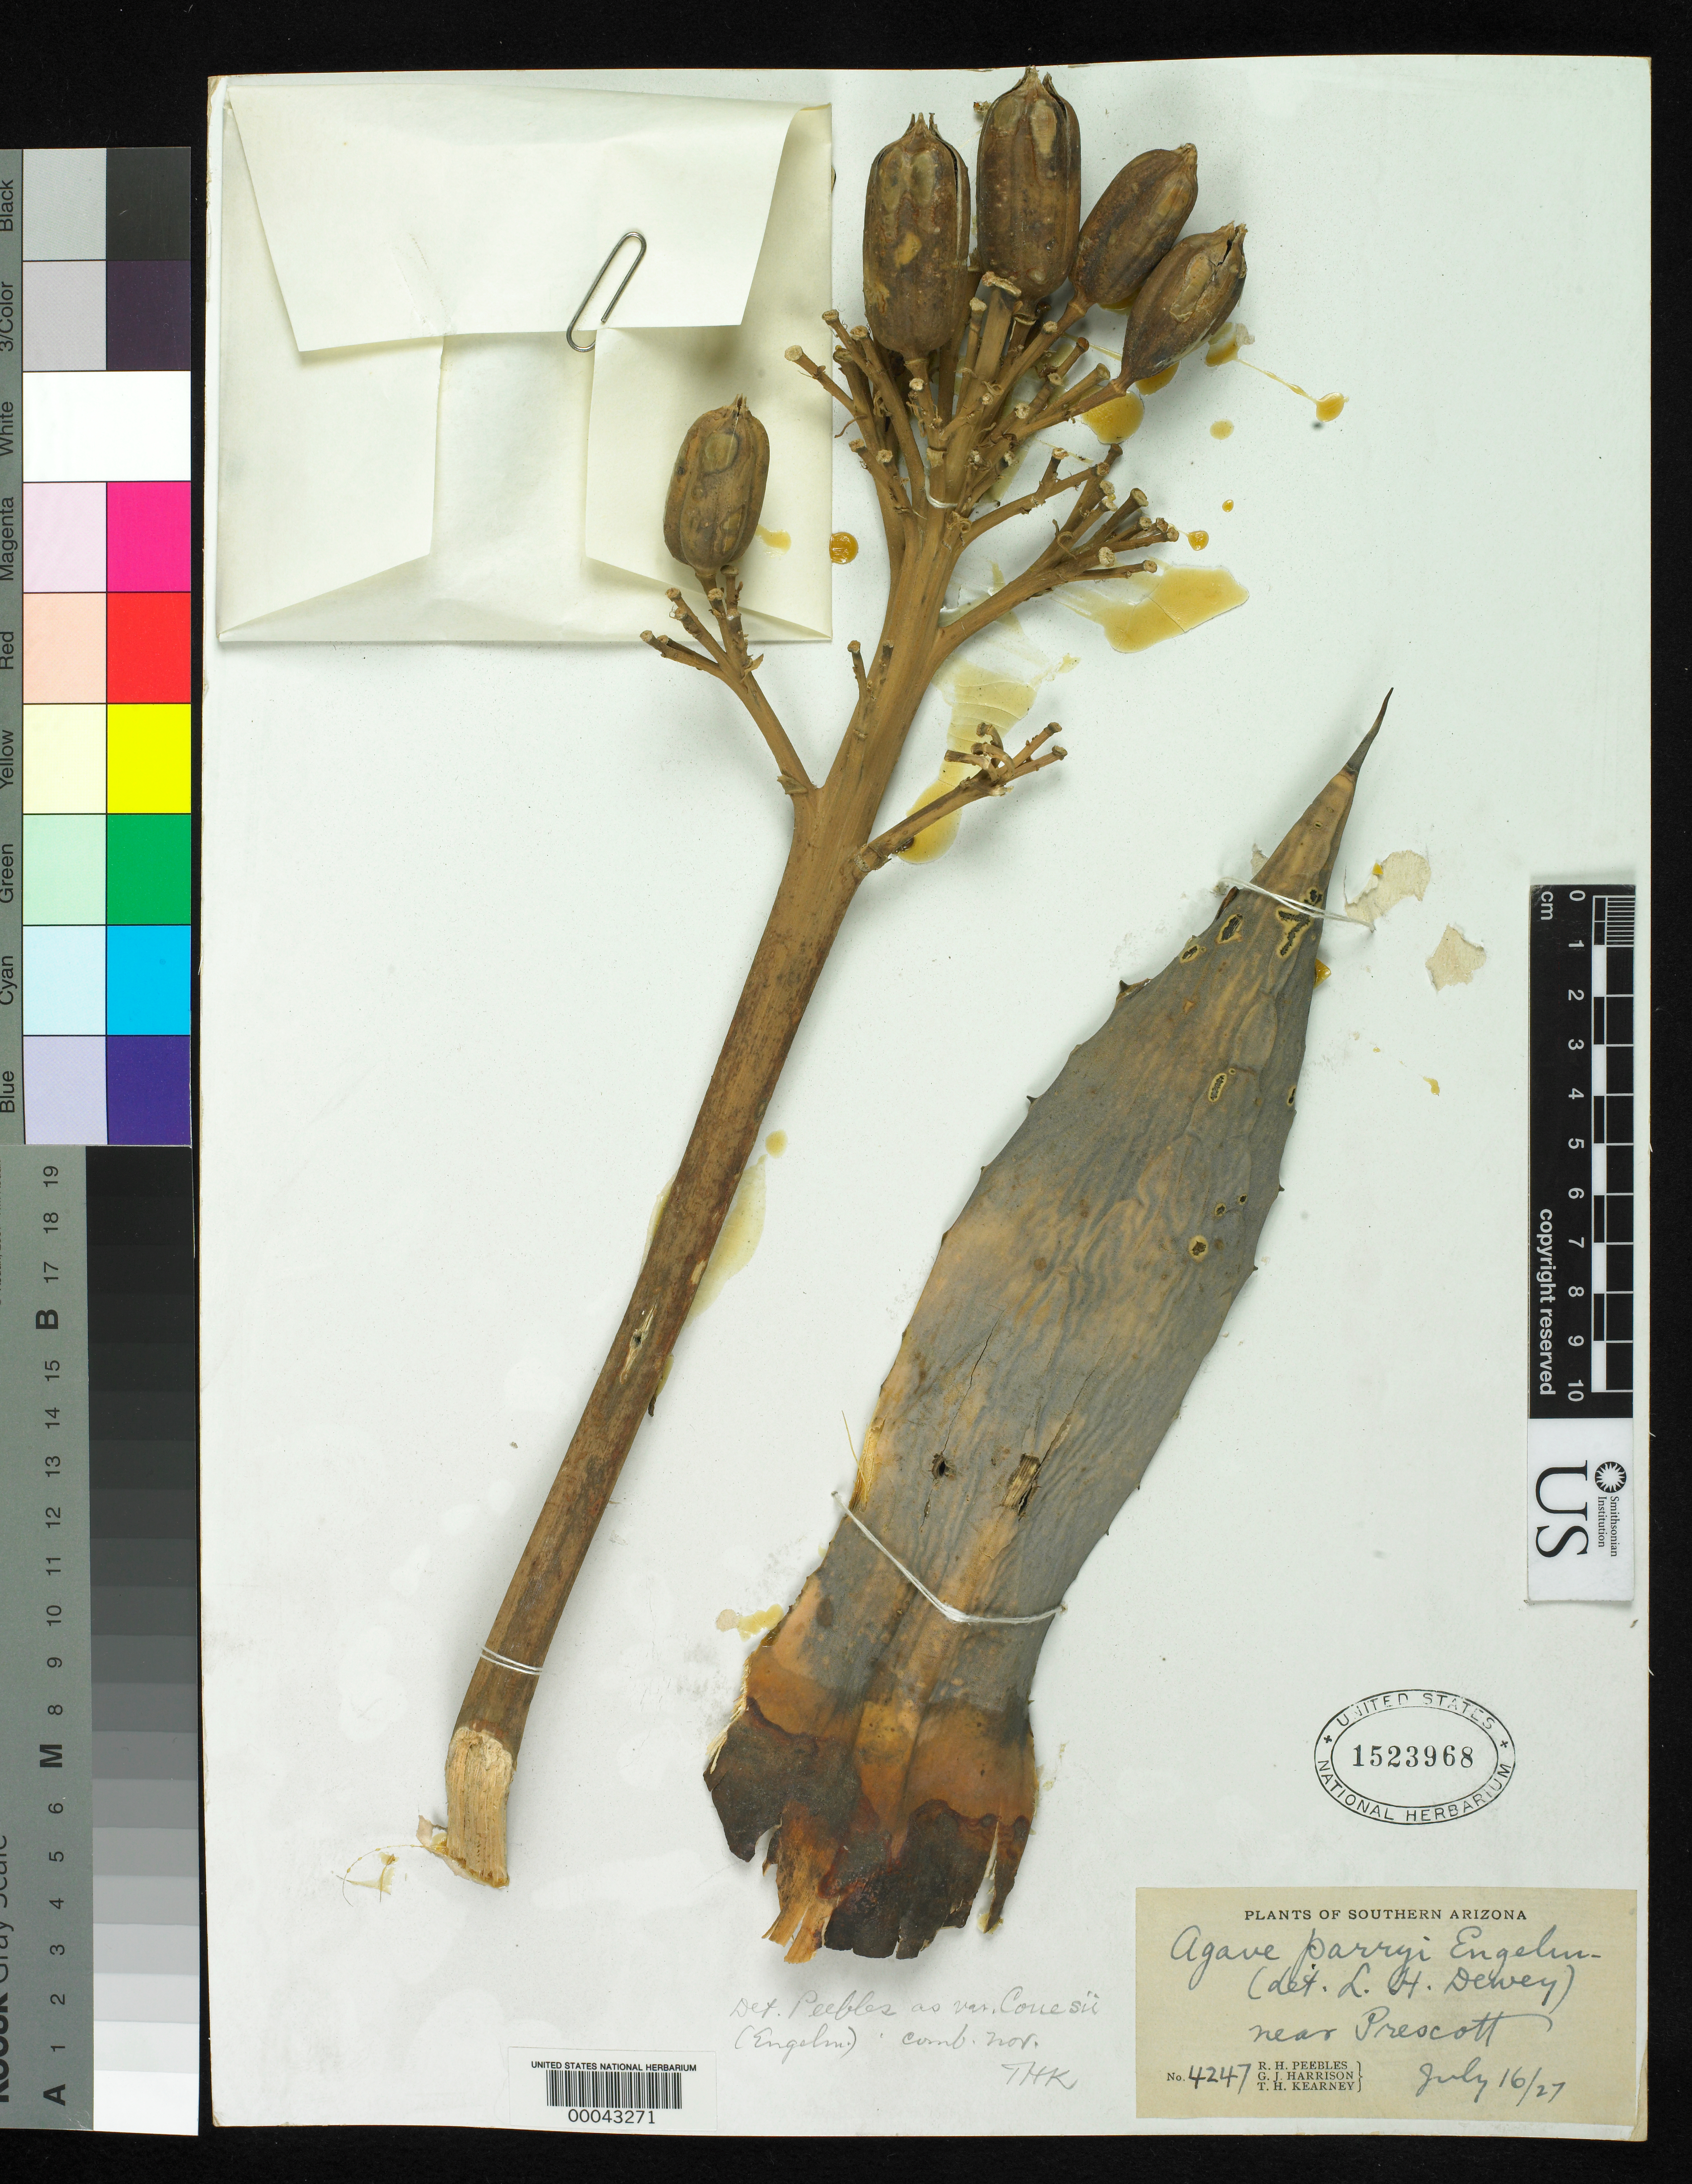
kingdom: Plantae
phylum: Tracheophyta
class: Liliopsida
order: Asparagales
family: Asparagaceae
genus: Agave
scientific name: Agave parryi var. couesii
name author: (Engelm. ex Trel.) Kearney & Peebles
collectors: R. H. Peebles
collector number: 4247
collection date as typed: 16 Jul 1927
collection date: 1927-07-16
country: United States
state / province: Arizona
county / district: Yavapai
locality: Near prescott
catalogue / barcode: US 1523968